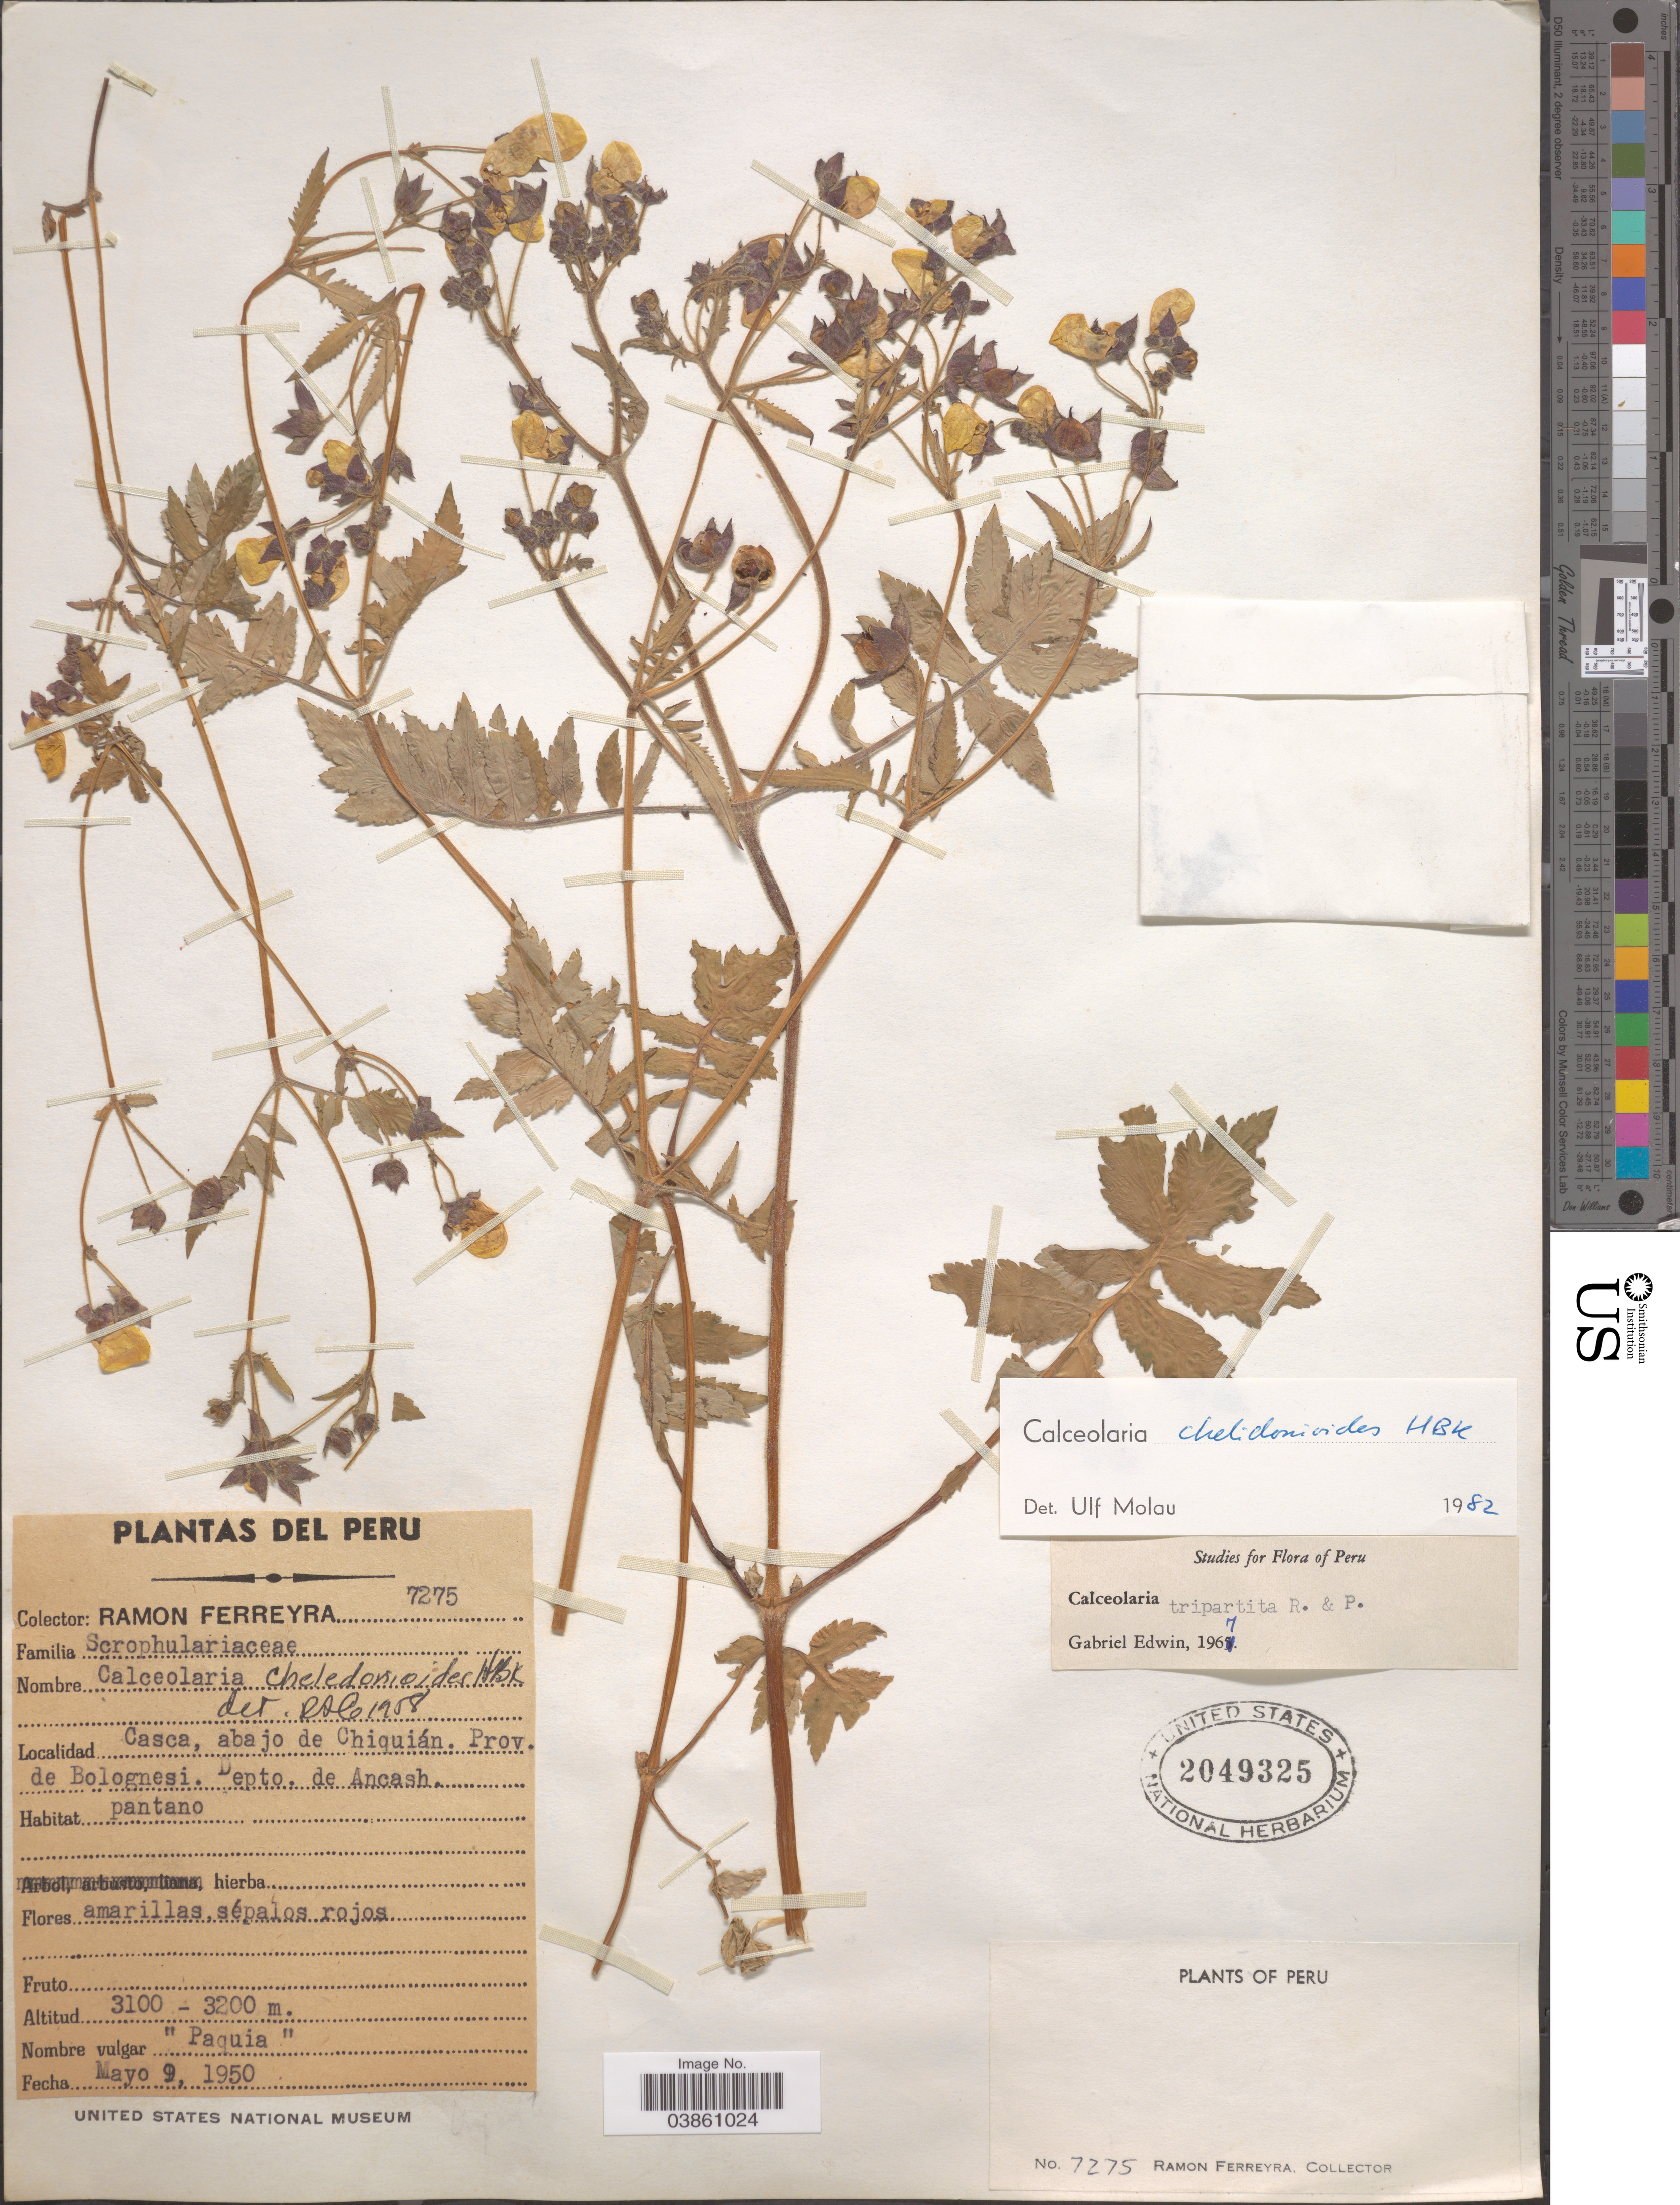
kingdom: Plantae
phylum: Tracheophyta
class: Magnoliopsida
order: Lamiales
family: Calceolariaceae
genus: Calceolaria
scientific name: Calceolaria chelidonioides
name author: Kunth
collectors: R. A. Ferreyra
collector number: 7275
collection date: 1950-05-09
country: Peru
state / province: Ancash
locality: Casca, abajo de Chiquián. Prov. de Bolognesi. Depto. de Ancash.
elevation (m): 3100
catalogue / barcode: US 2049325